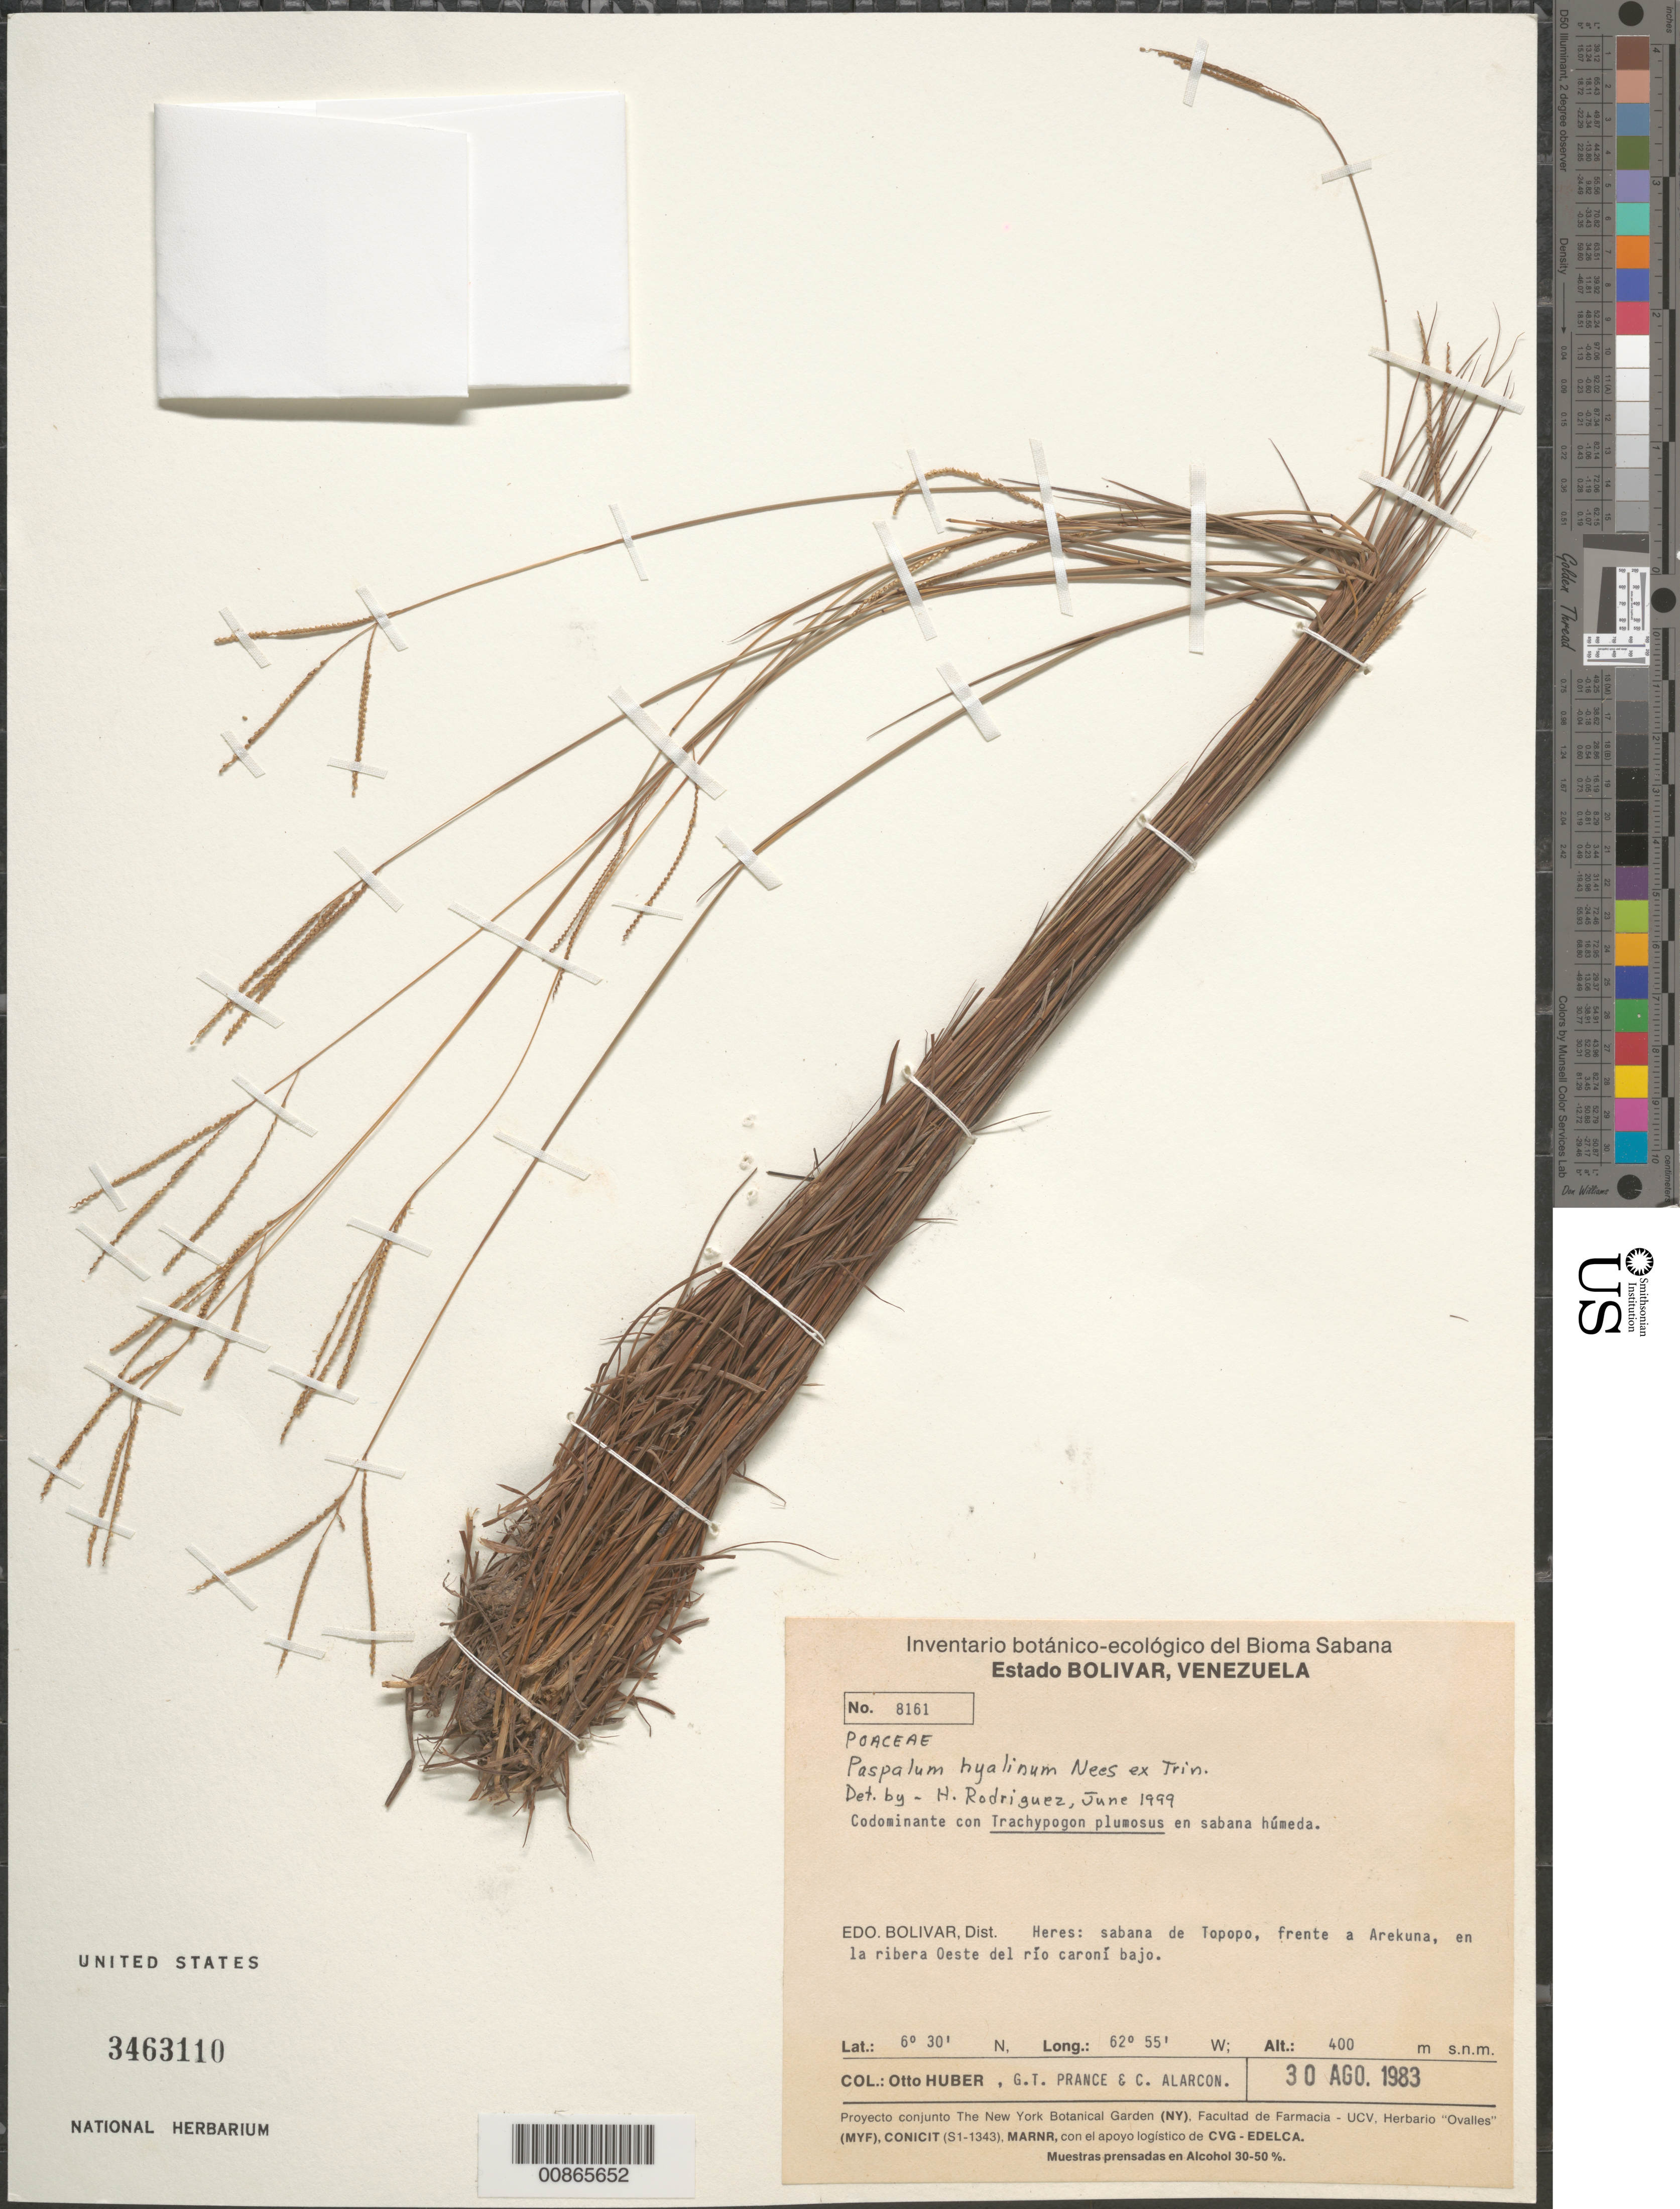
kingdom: Plantae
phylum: Tracheophyta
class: Liliopsida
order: Poales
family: Poaceae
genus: Paspalum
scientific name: Paspalum hyalinum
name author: Nees ex Trin.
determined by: Rodriguez, N.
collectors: O. Huber, G. T. Prance & C. Alarcon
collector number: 8161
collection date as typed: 30-Aug-83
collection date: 1983-08-30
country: Venezuela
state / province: Bolívar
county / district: Heres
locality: Topopo sabana, frente a Arekuna, W del Río Caroní bajo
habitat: Codominante con Trachypogon plumosus en sabana húmeda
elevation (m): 400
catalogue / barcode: US 3463110